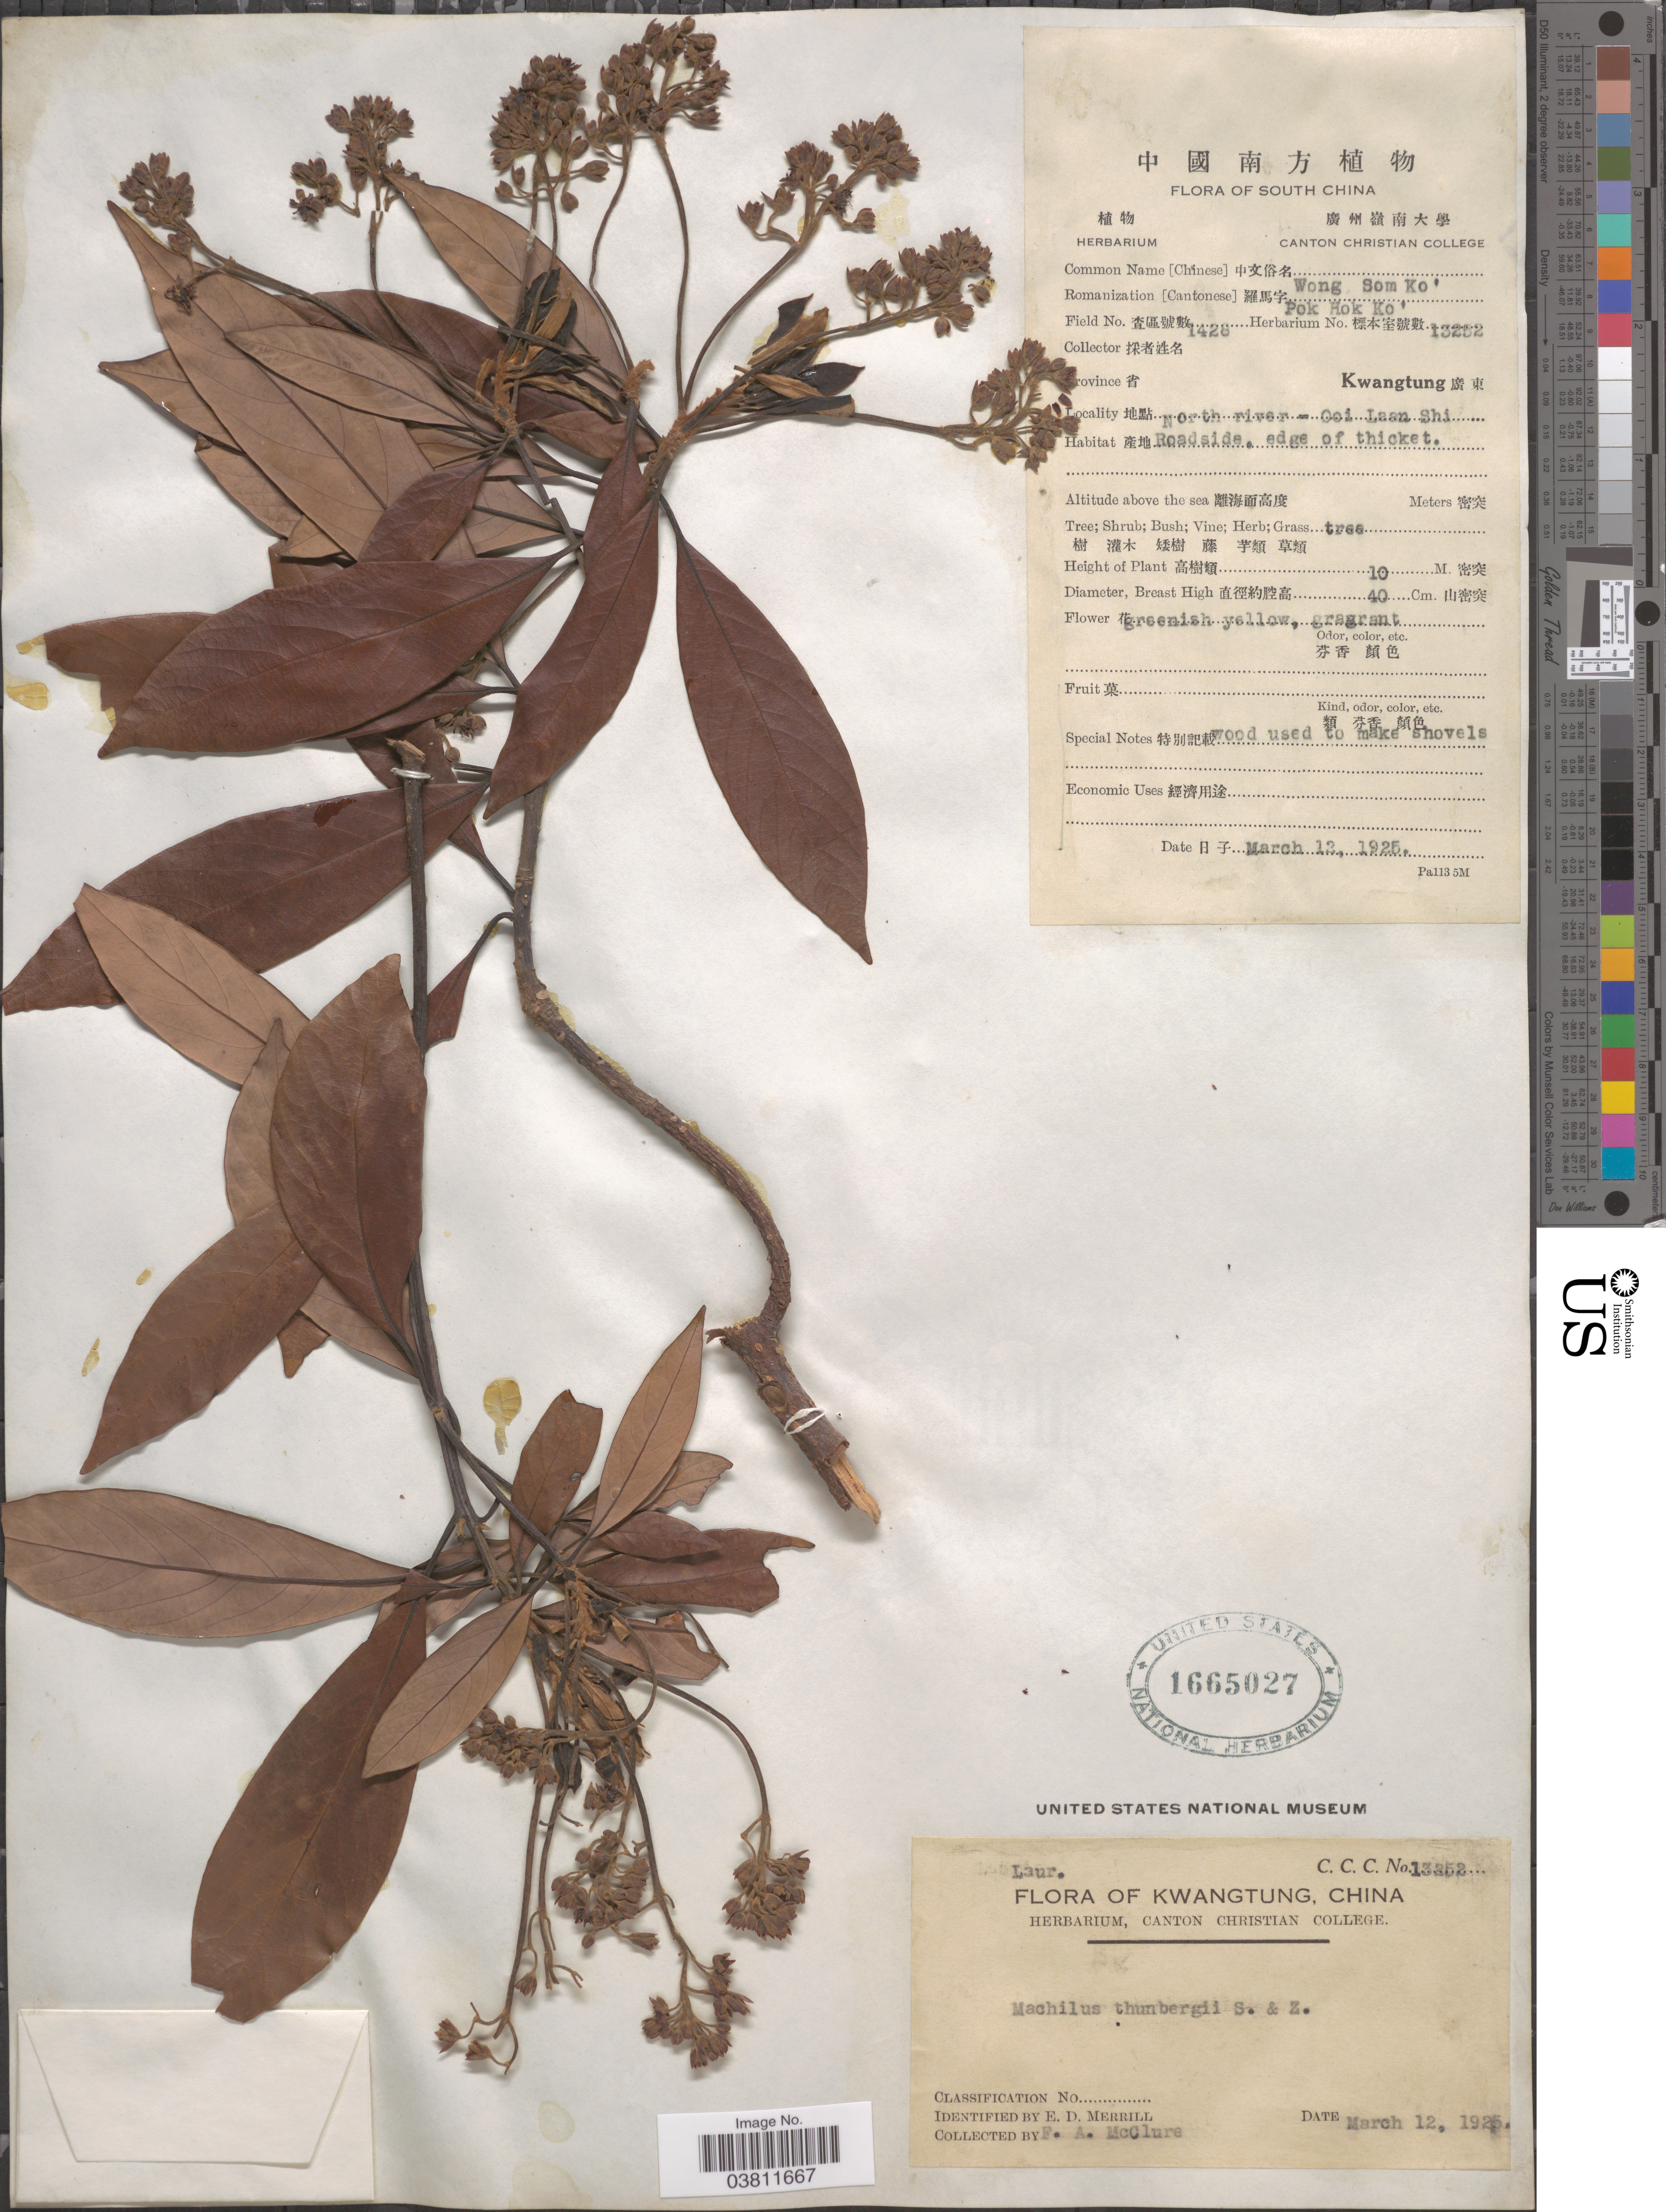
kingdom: Plantae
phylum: Tracheophyta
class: Magnoliopsida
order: Laurales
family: Lauraceae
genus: Machilus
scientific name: Machilus thunbergii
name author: Siebold & Zucc.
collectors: F. A. McClure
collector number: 13252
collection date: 1925-03-12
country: China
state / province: Guangdong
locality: South China. Province Kwangtung X. North river - Goi Laan Shi.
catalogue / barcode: US 1665027